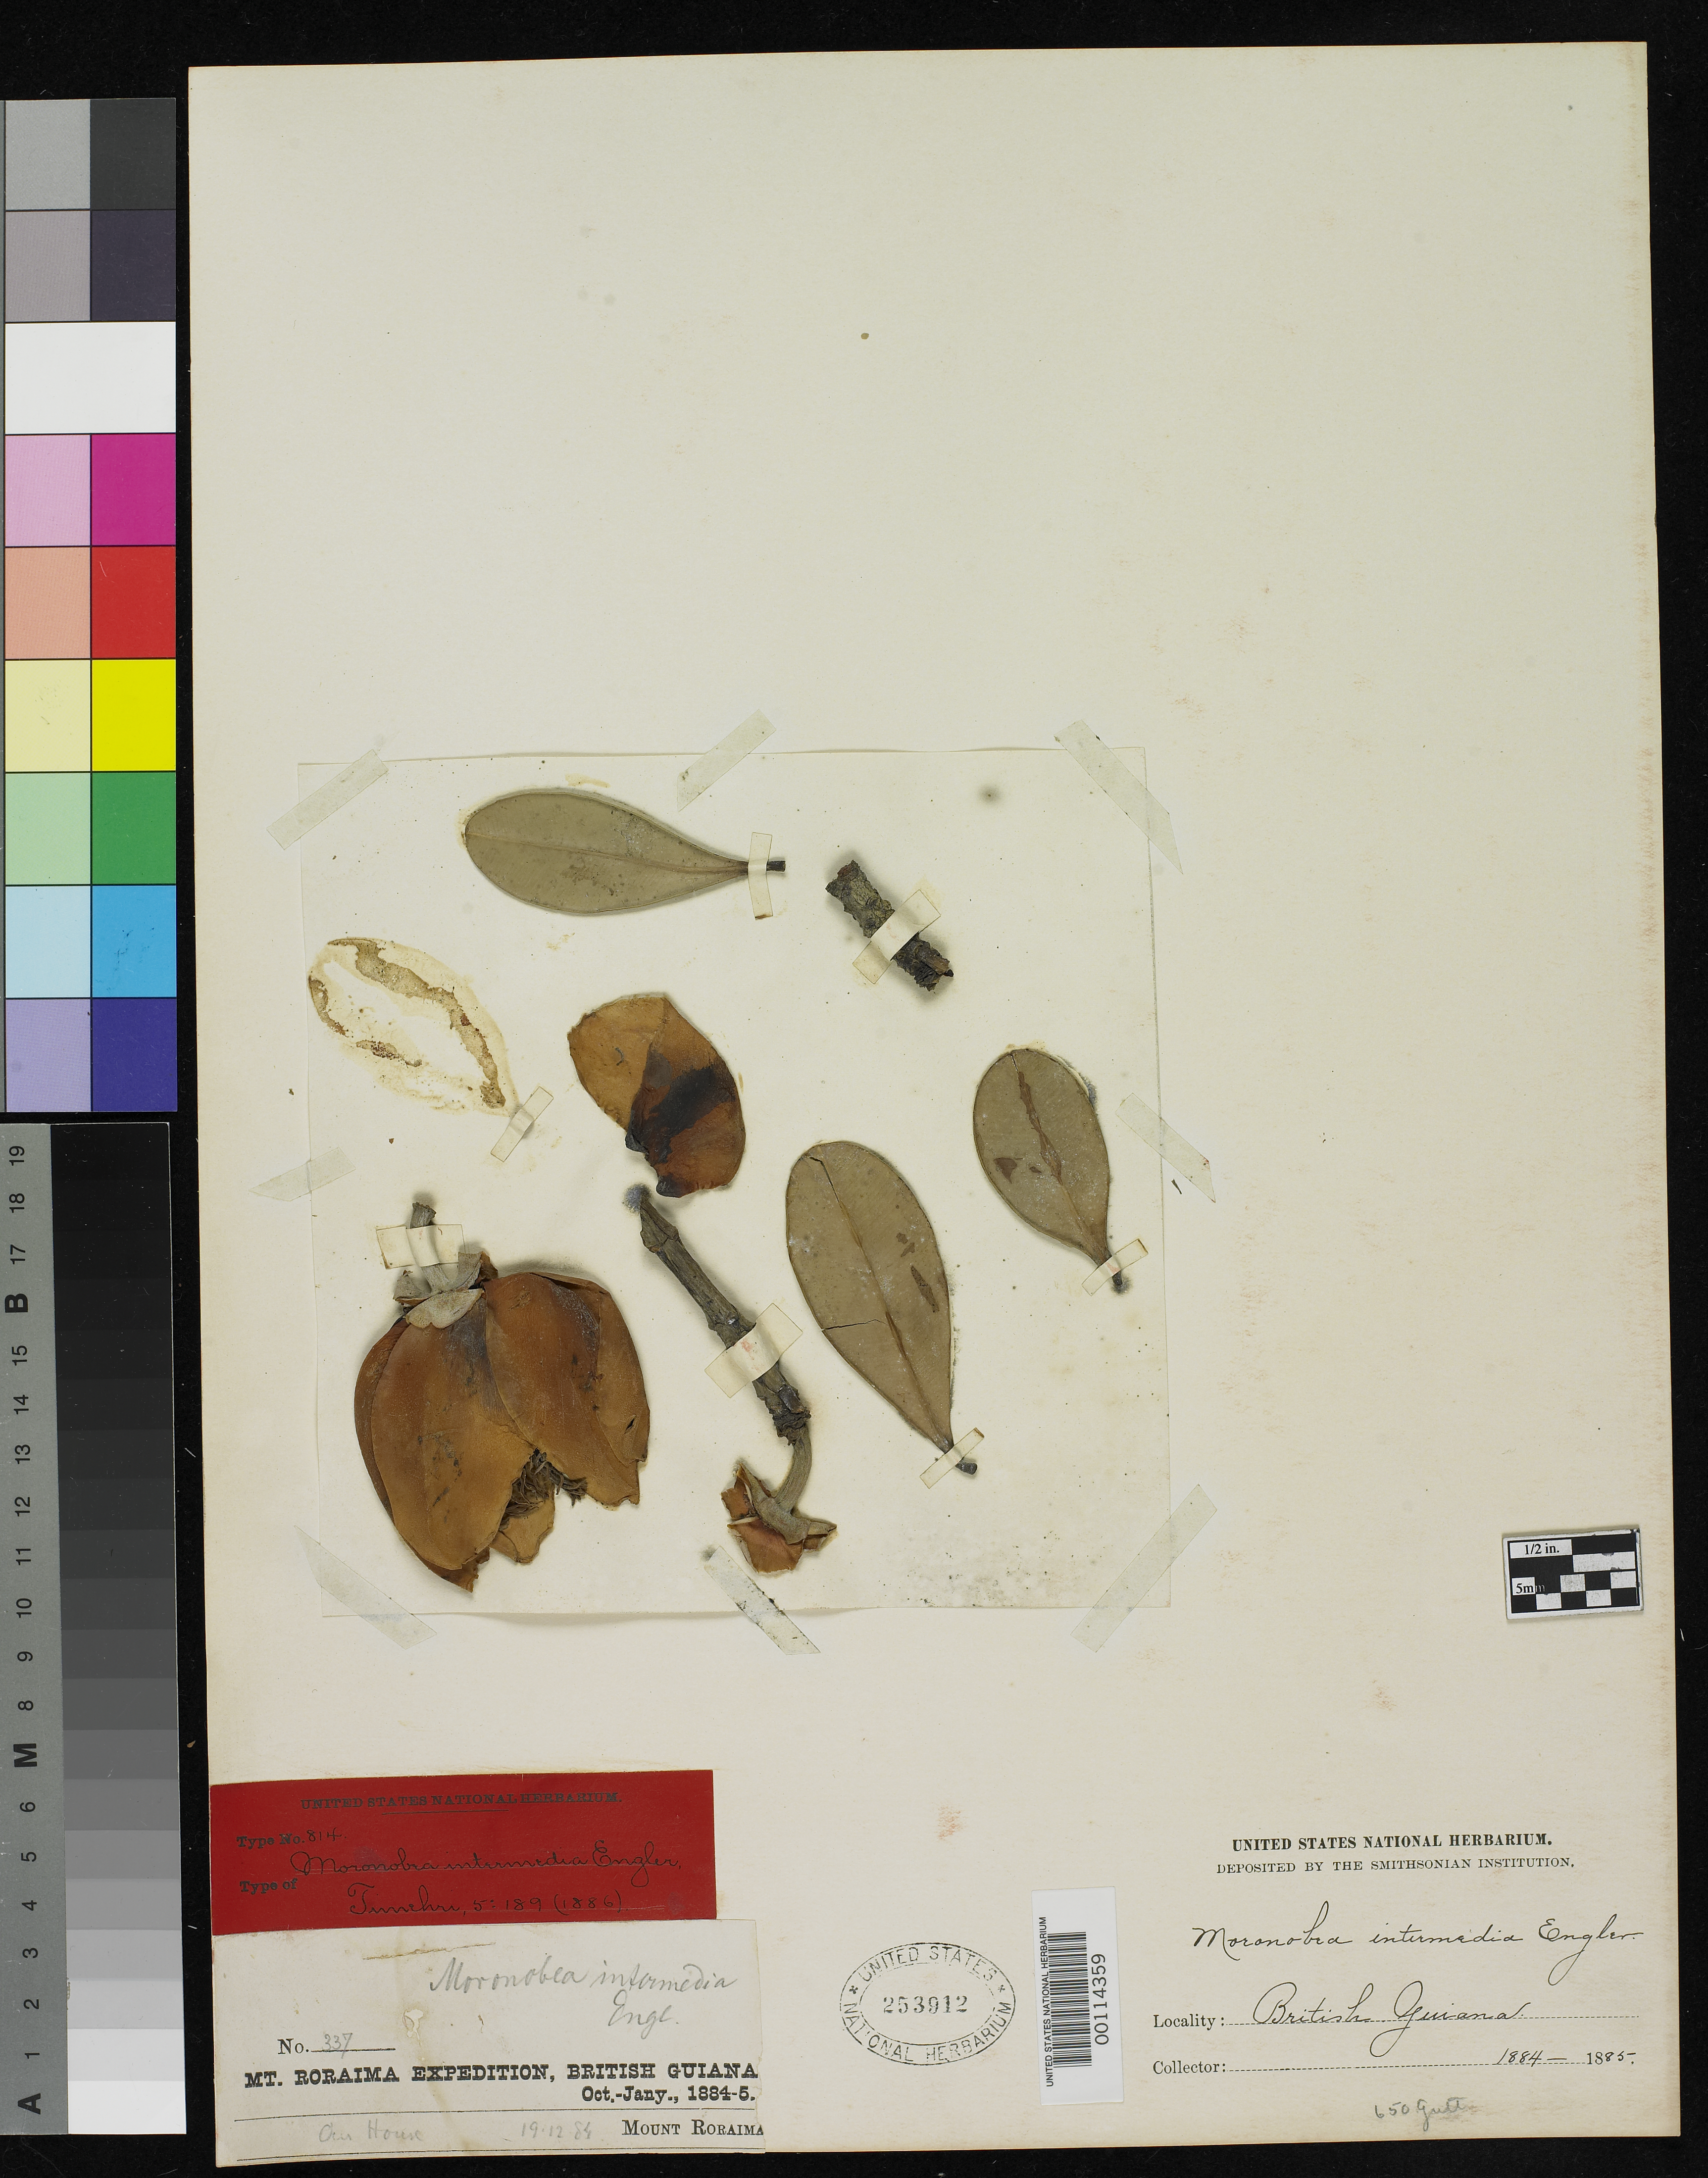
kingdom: Plantae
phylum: Tracheophyta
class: Magnoliopsida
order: Malpighiales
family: Clusiaceae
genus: Moronobea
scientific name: Moronobea intermedia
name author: Engl. in Thurn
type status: Type Collection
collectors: E. F. im Thurn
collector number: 337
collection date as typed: Oct 1884 to -- Jan 1885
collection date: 1884-10/1885-01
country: Guyana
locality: Roraima.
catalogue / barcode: US 253912